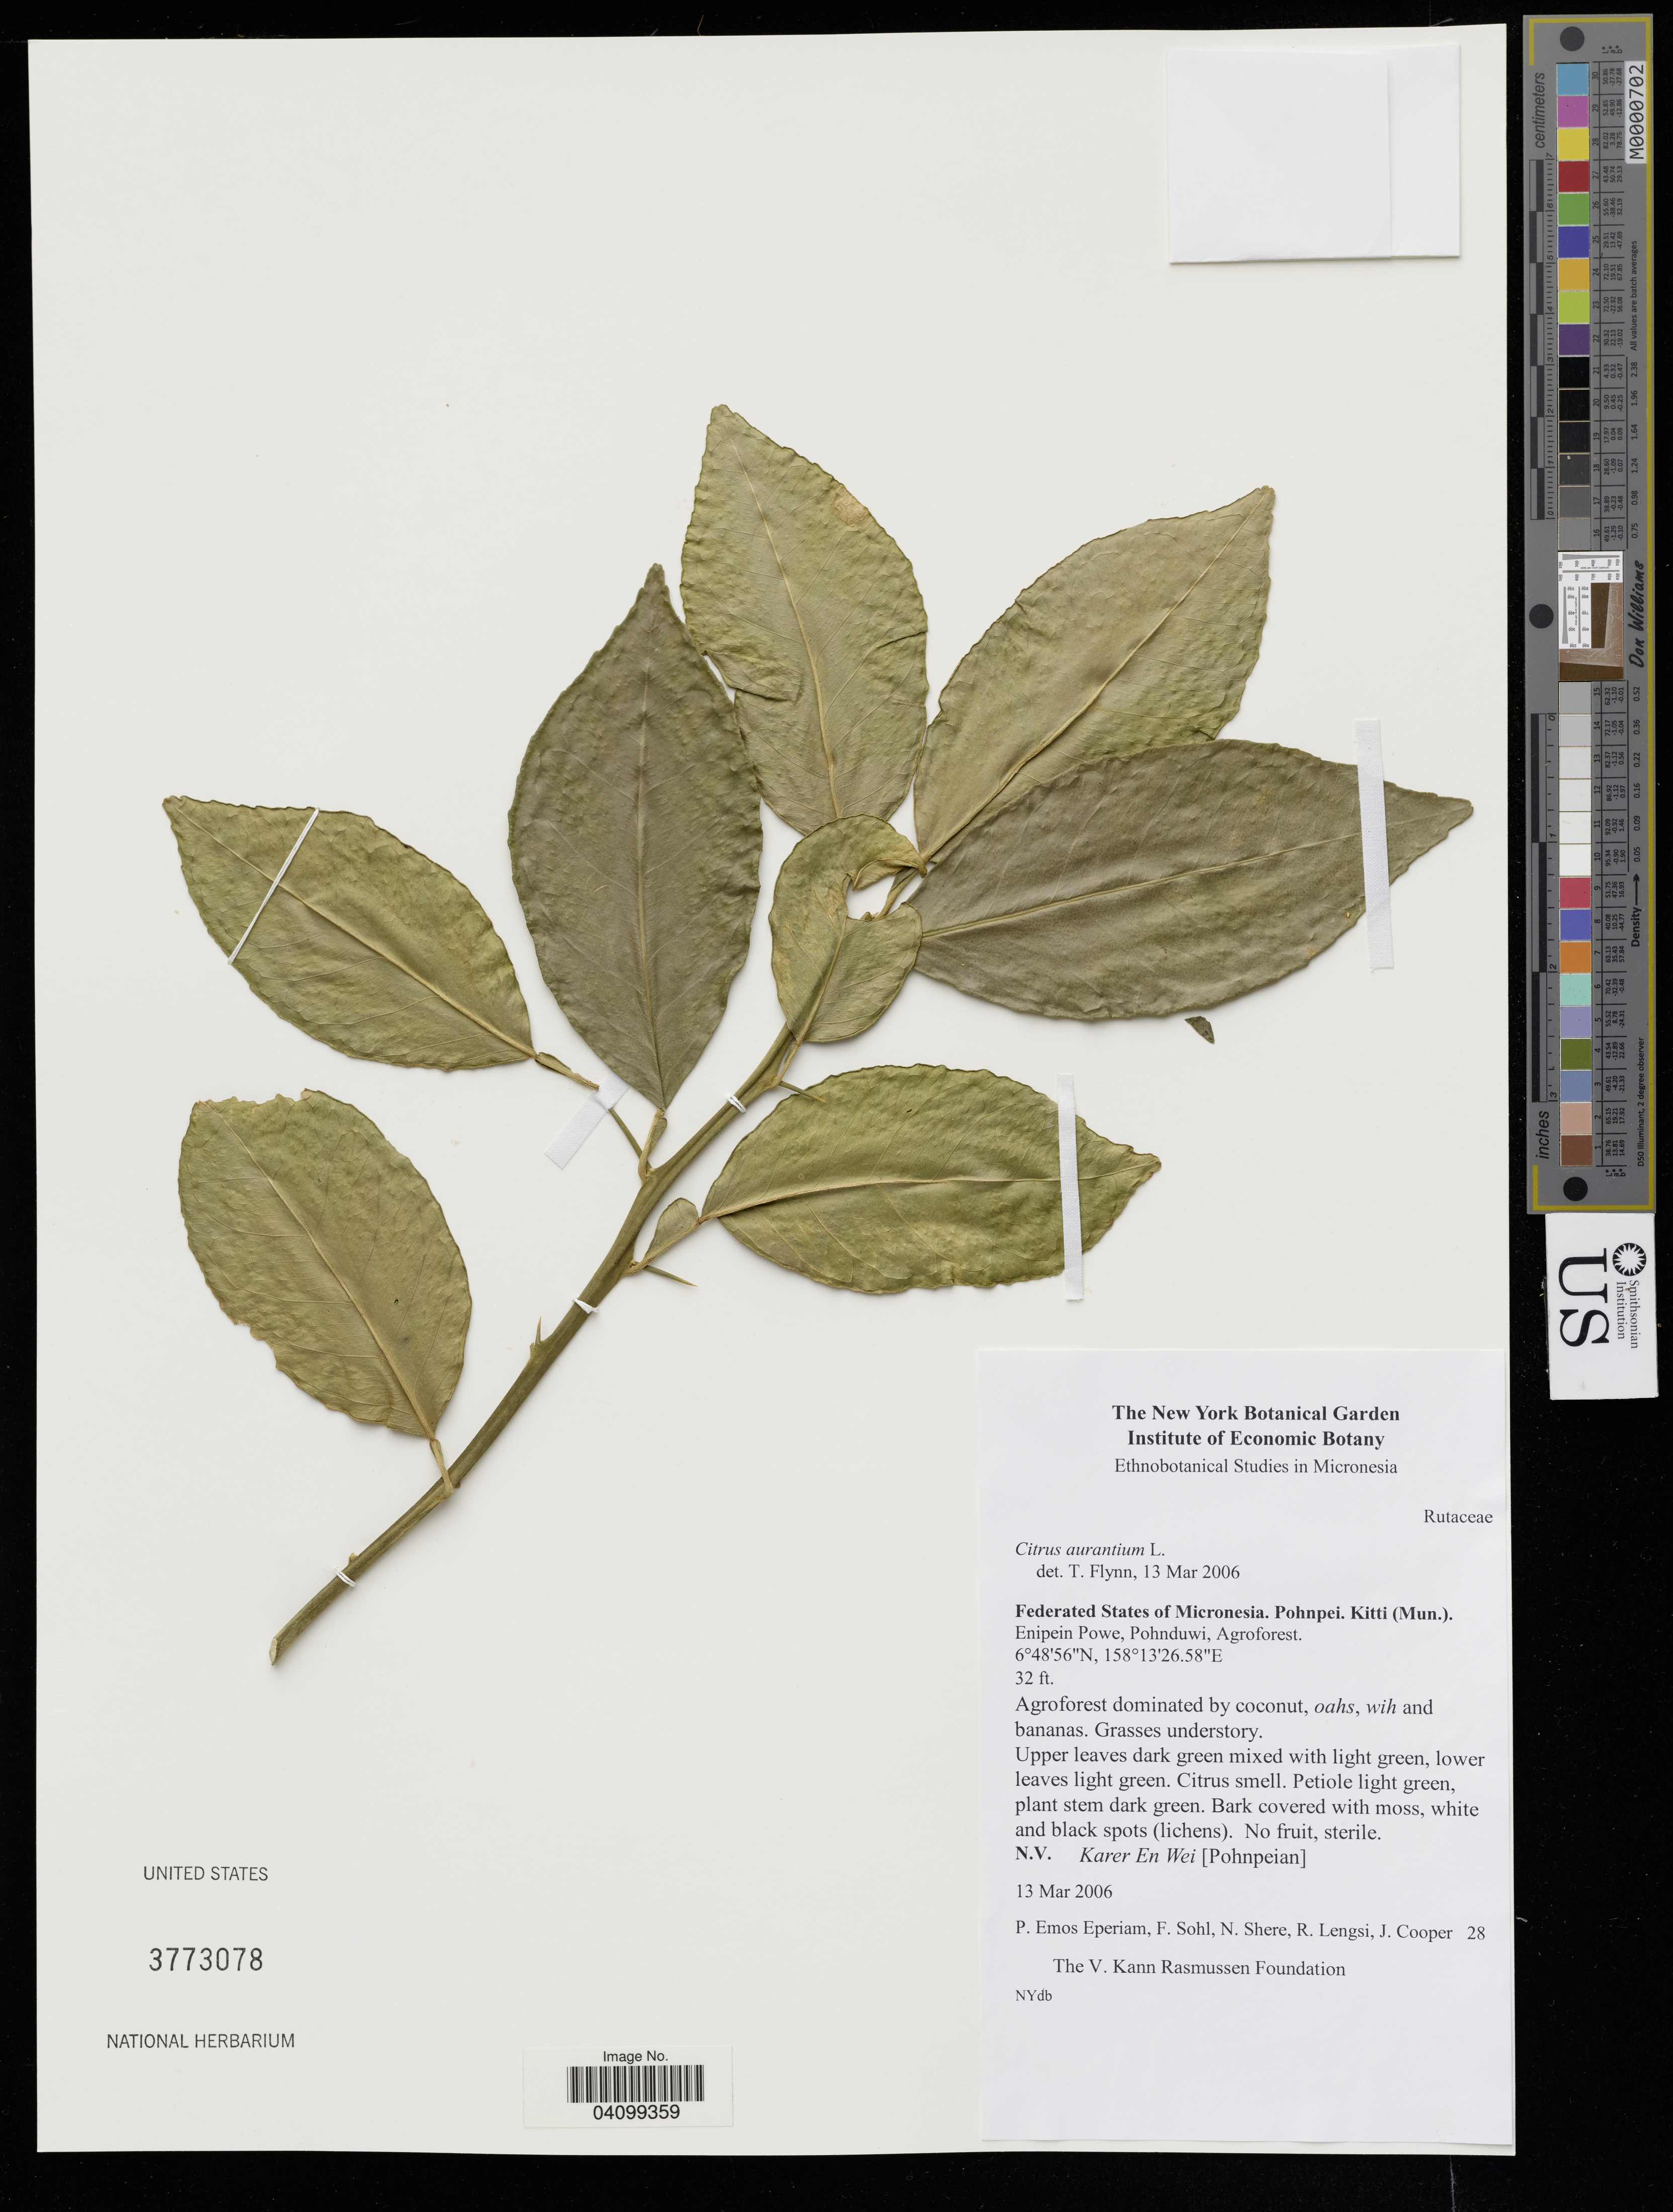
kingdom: Plantae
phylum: Tracheophyta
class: Magnoliopsida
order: Sapindales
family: Rutaceae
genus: Citrus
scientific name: Citrus x aurantium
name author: L.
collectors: P. Eperiam, F. Sohl, N. Shere & R. Lengsi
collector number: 28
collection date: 2006-03-13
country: Micronesia, Federated States of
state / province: Pohnpei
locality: Kitti (Mun.). Enipein Powe, Pohnduwi, Agroforest.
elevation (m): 10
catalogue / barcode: US 3773078